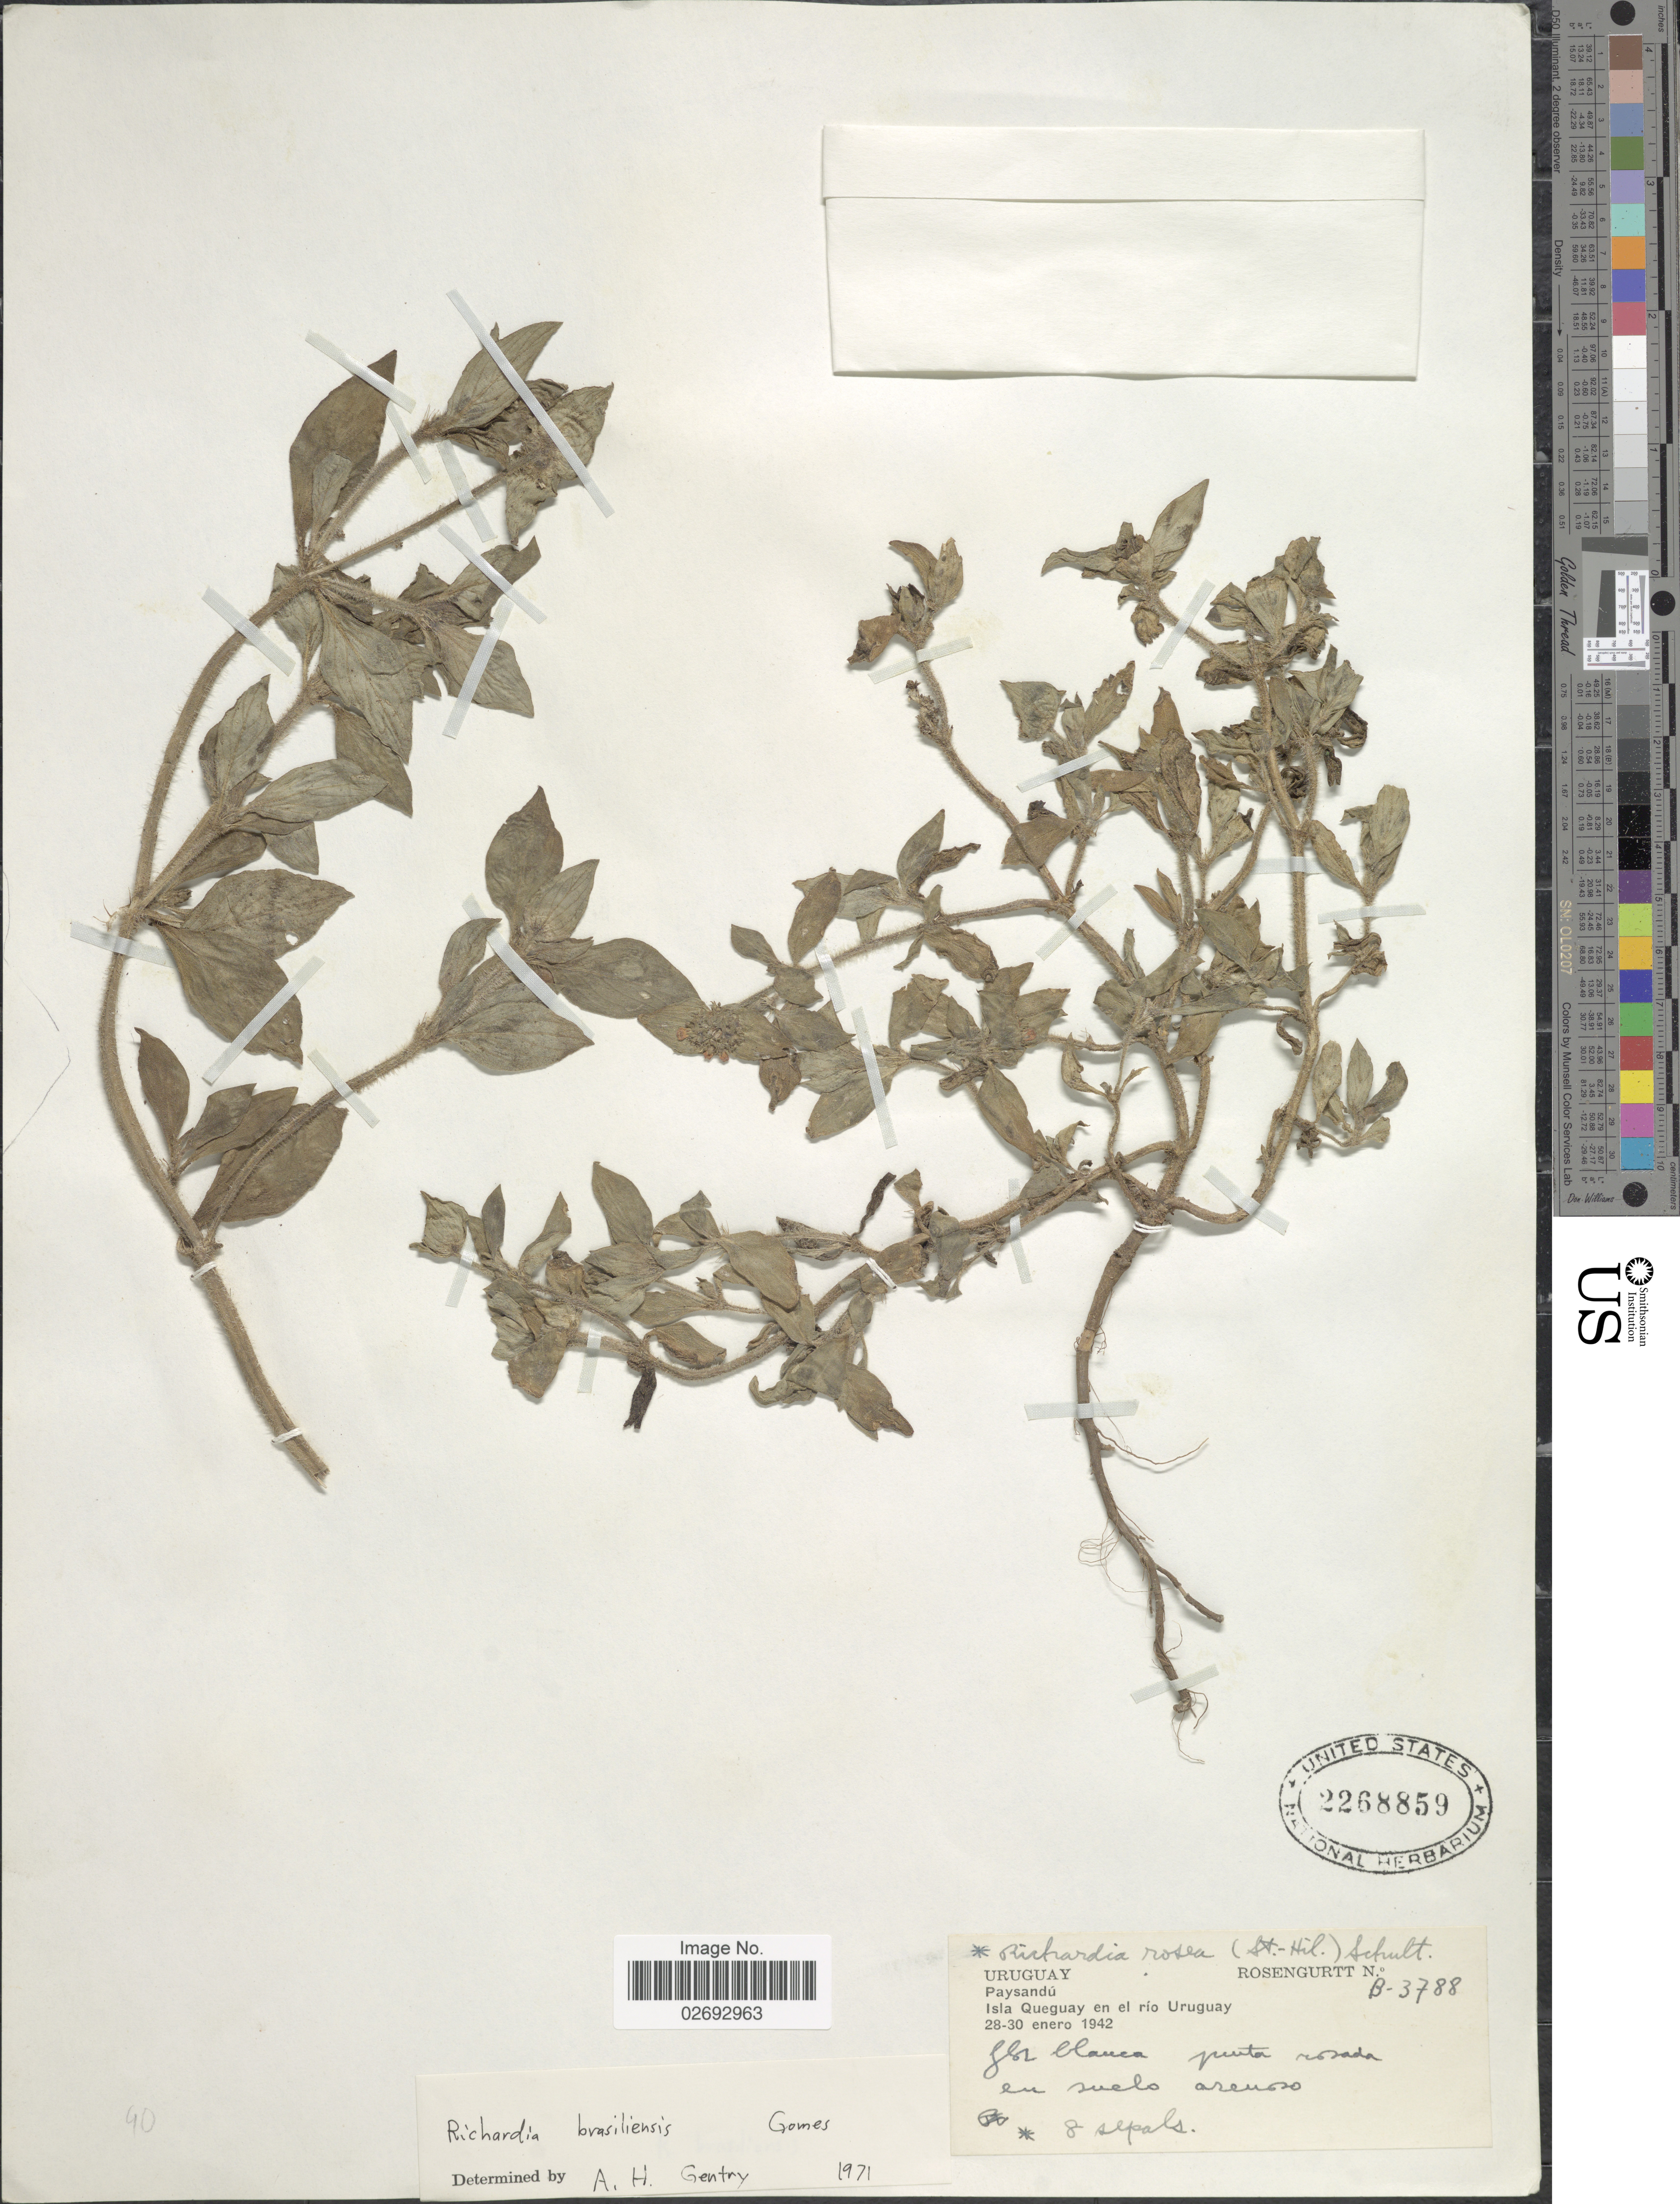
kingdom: Plantae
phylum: Tracheophyta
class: Magnoliopsida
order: Gentianales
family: Rubiaceae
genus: Richardia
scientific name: Richardia brasiliensis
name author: Gomes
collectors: Rosengurtt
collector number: B-3788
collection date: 1942-01-20/1942-01-30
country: Uruguay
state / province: Paysandu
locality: Isla Queguay en el rio Uruguay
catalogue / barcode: US 2268859